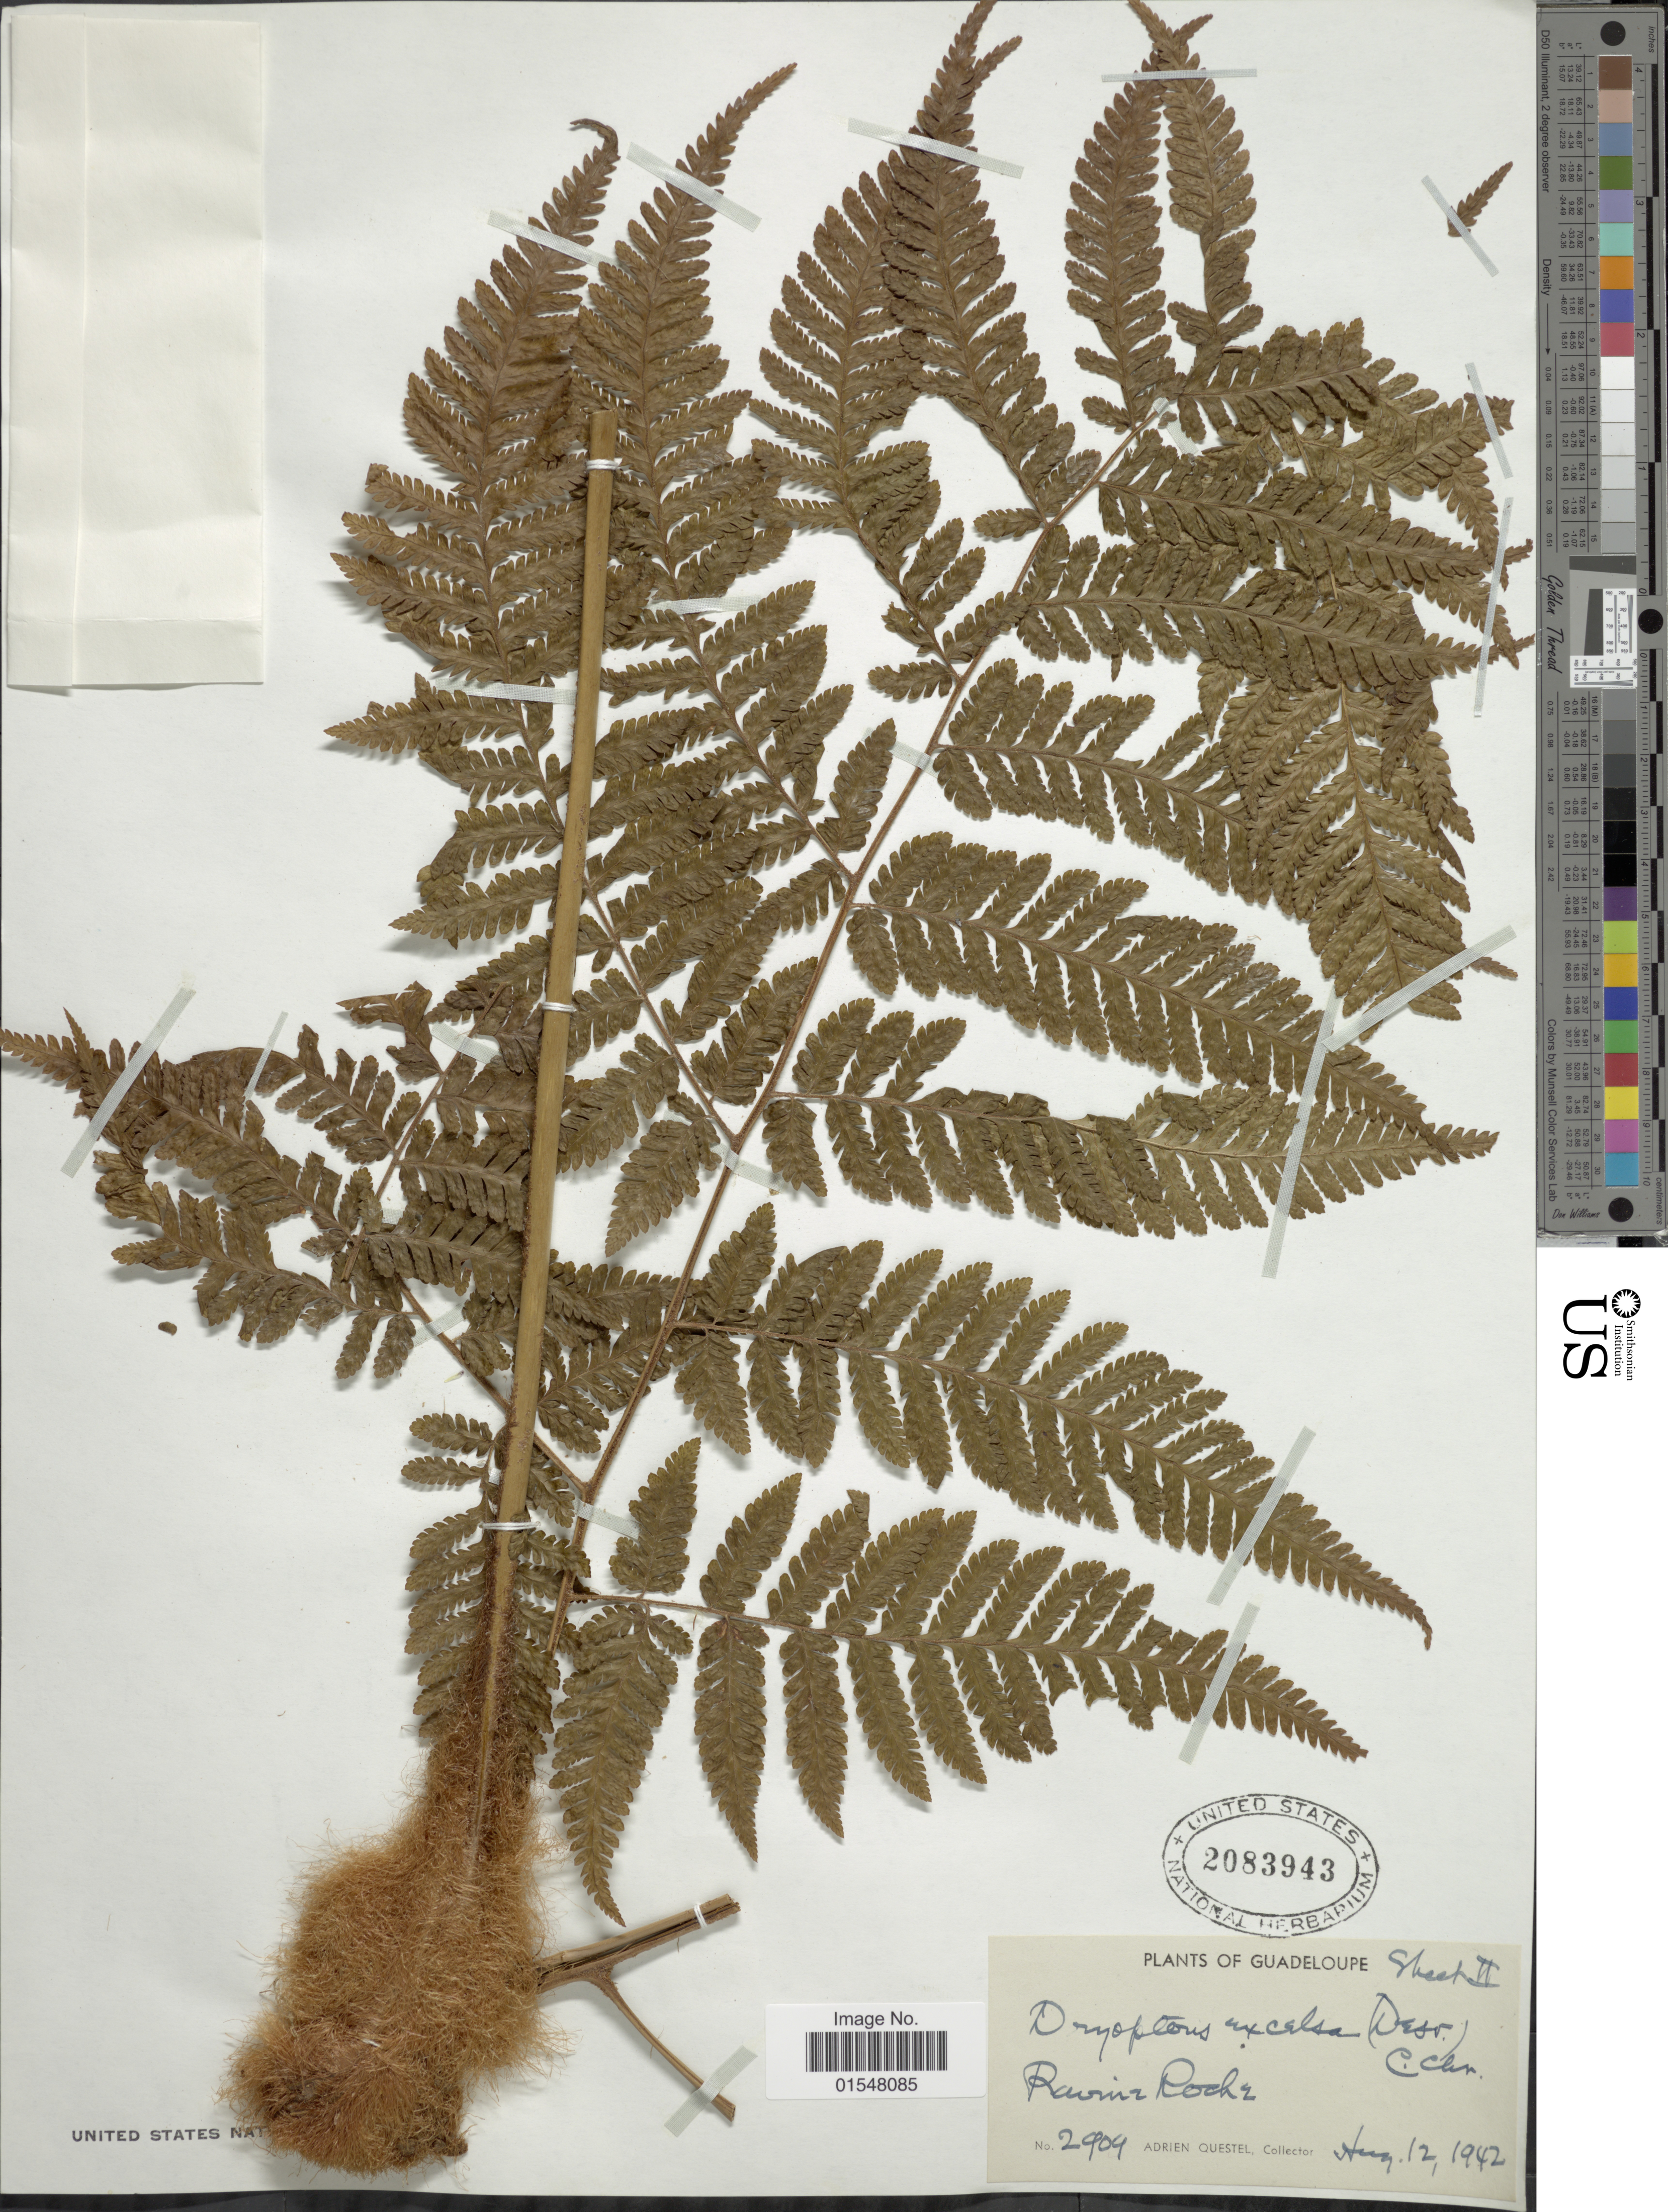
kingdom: Plantae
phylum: Tracheophyta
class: Polypodiopsida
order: Polypodiales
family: Dryopteridaceae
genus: Ctenitis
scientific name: Ctenitis excelsa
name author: (Desv.) Proctor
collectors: A. Questel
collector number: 2909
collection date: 1942-08-12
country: Guadeloupe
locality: Ravine Rocks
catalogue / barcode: US 2083943